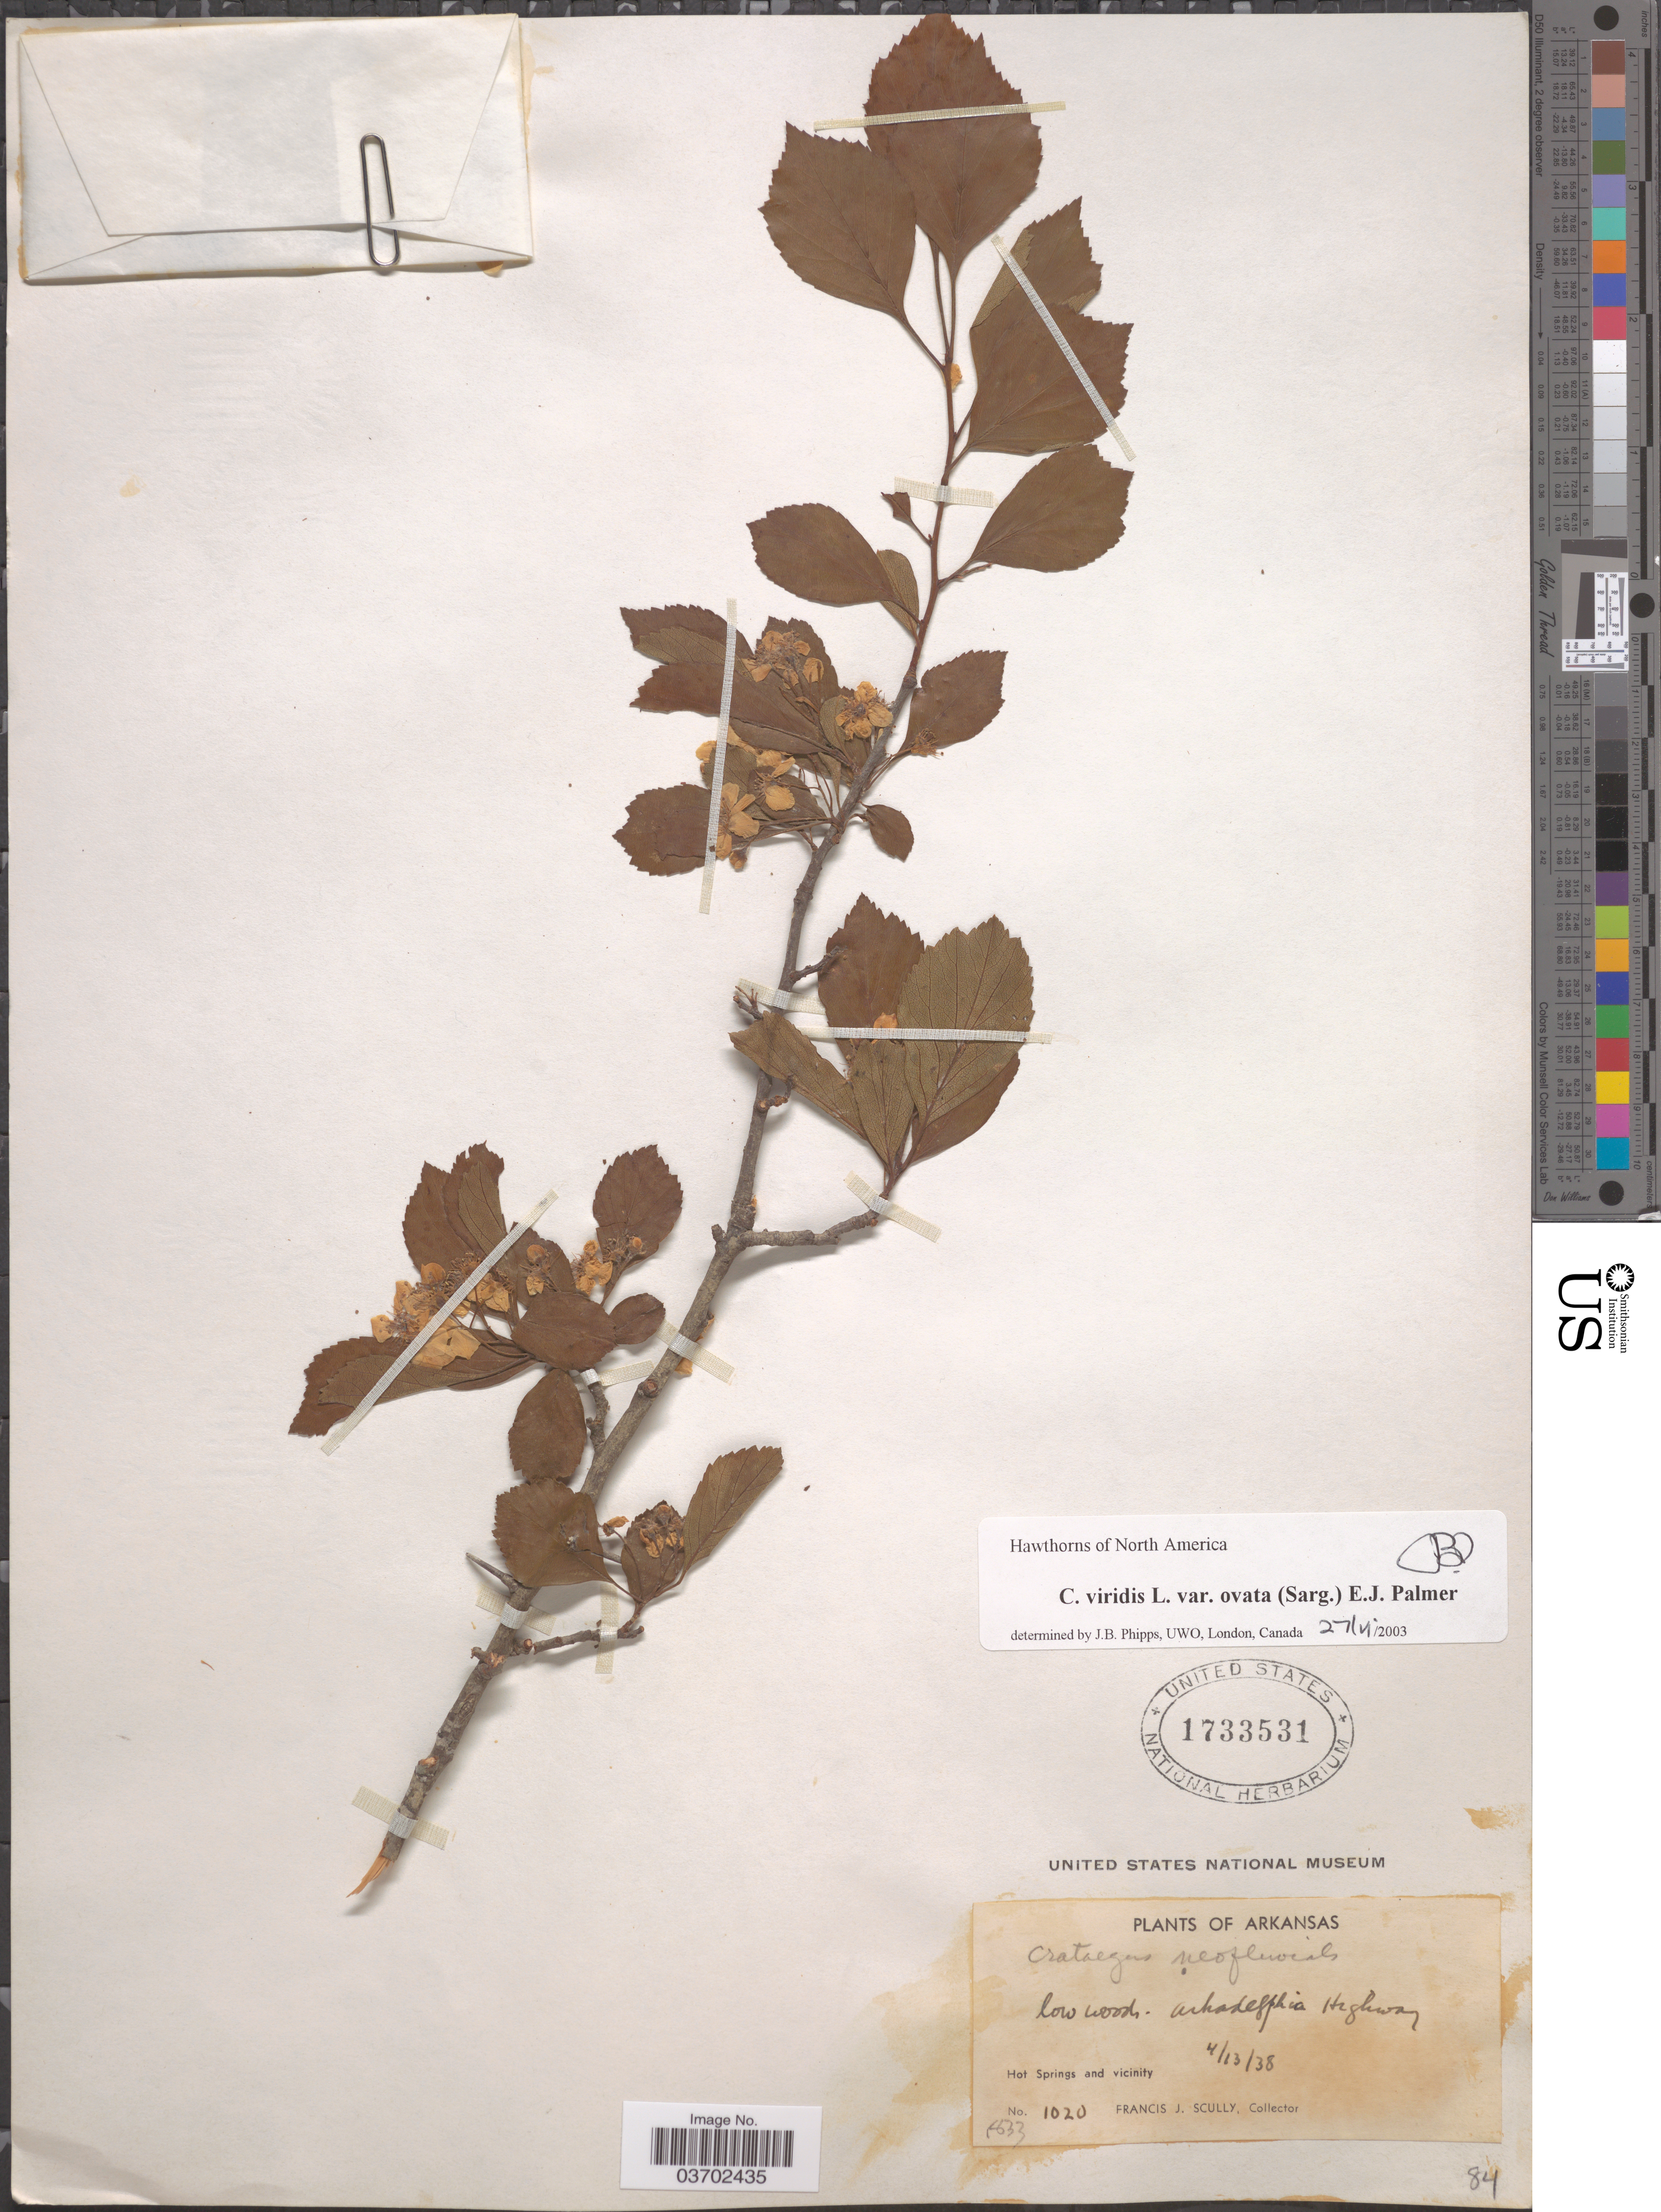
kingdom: Plantae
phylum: Tracheophyta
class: Magnoliopsida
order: Rosales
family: Rosaceae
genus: Crataegus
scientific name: Crataegus viridis var. ovata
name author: (Sarg.) E.J. Palmer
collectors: F. J. Scully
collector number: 1020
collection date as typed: Transcribed d/m/y: 13/4/38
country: United States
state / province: Arkansas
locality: Arkadelphia Highway. Hot Springs and vicinity.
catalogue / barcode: US 1733531